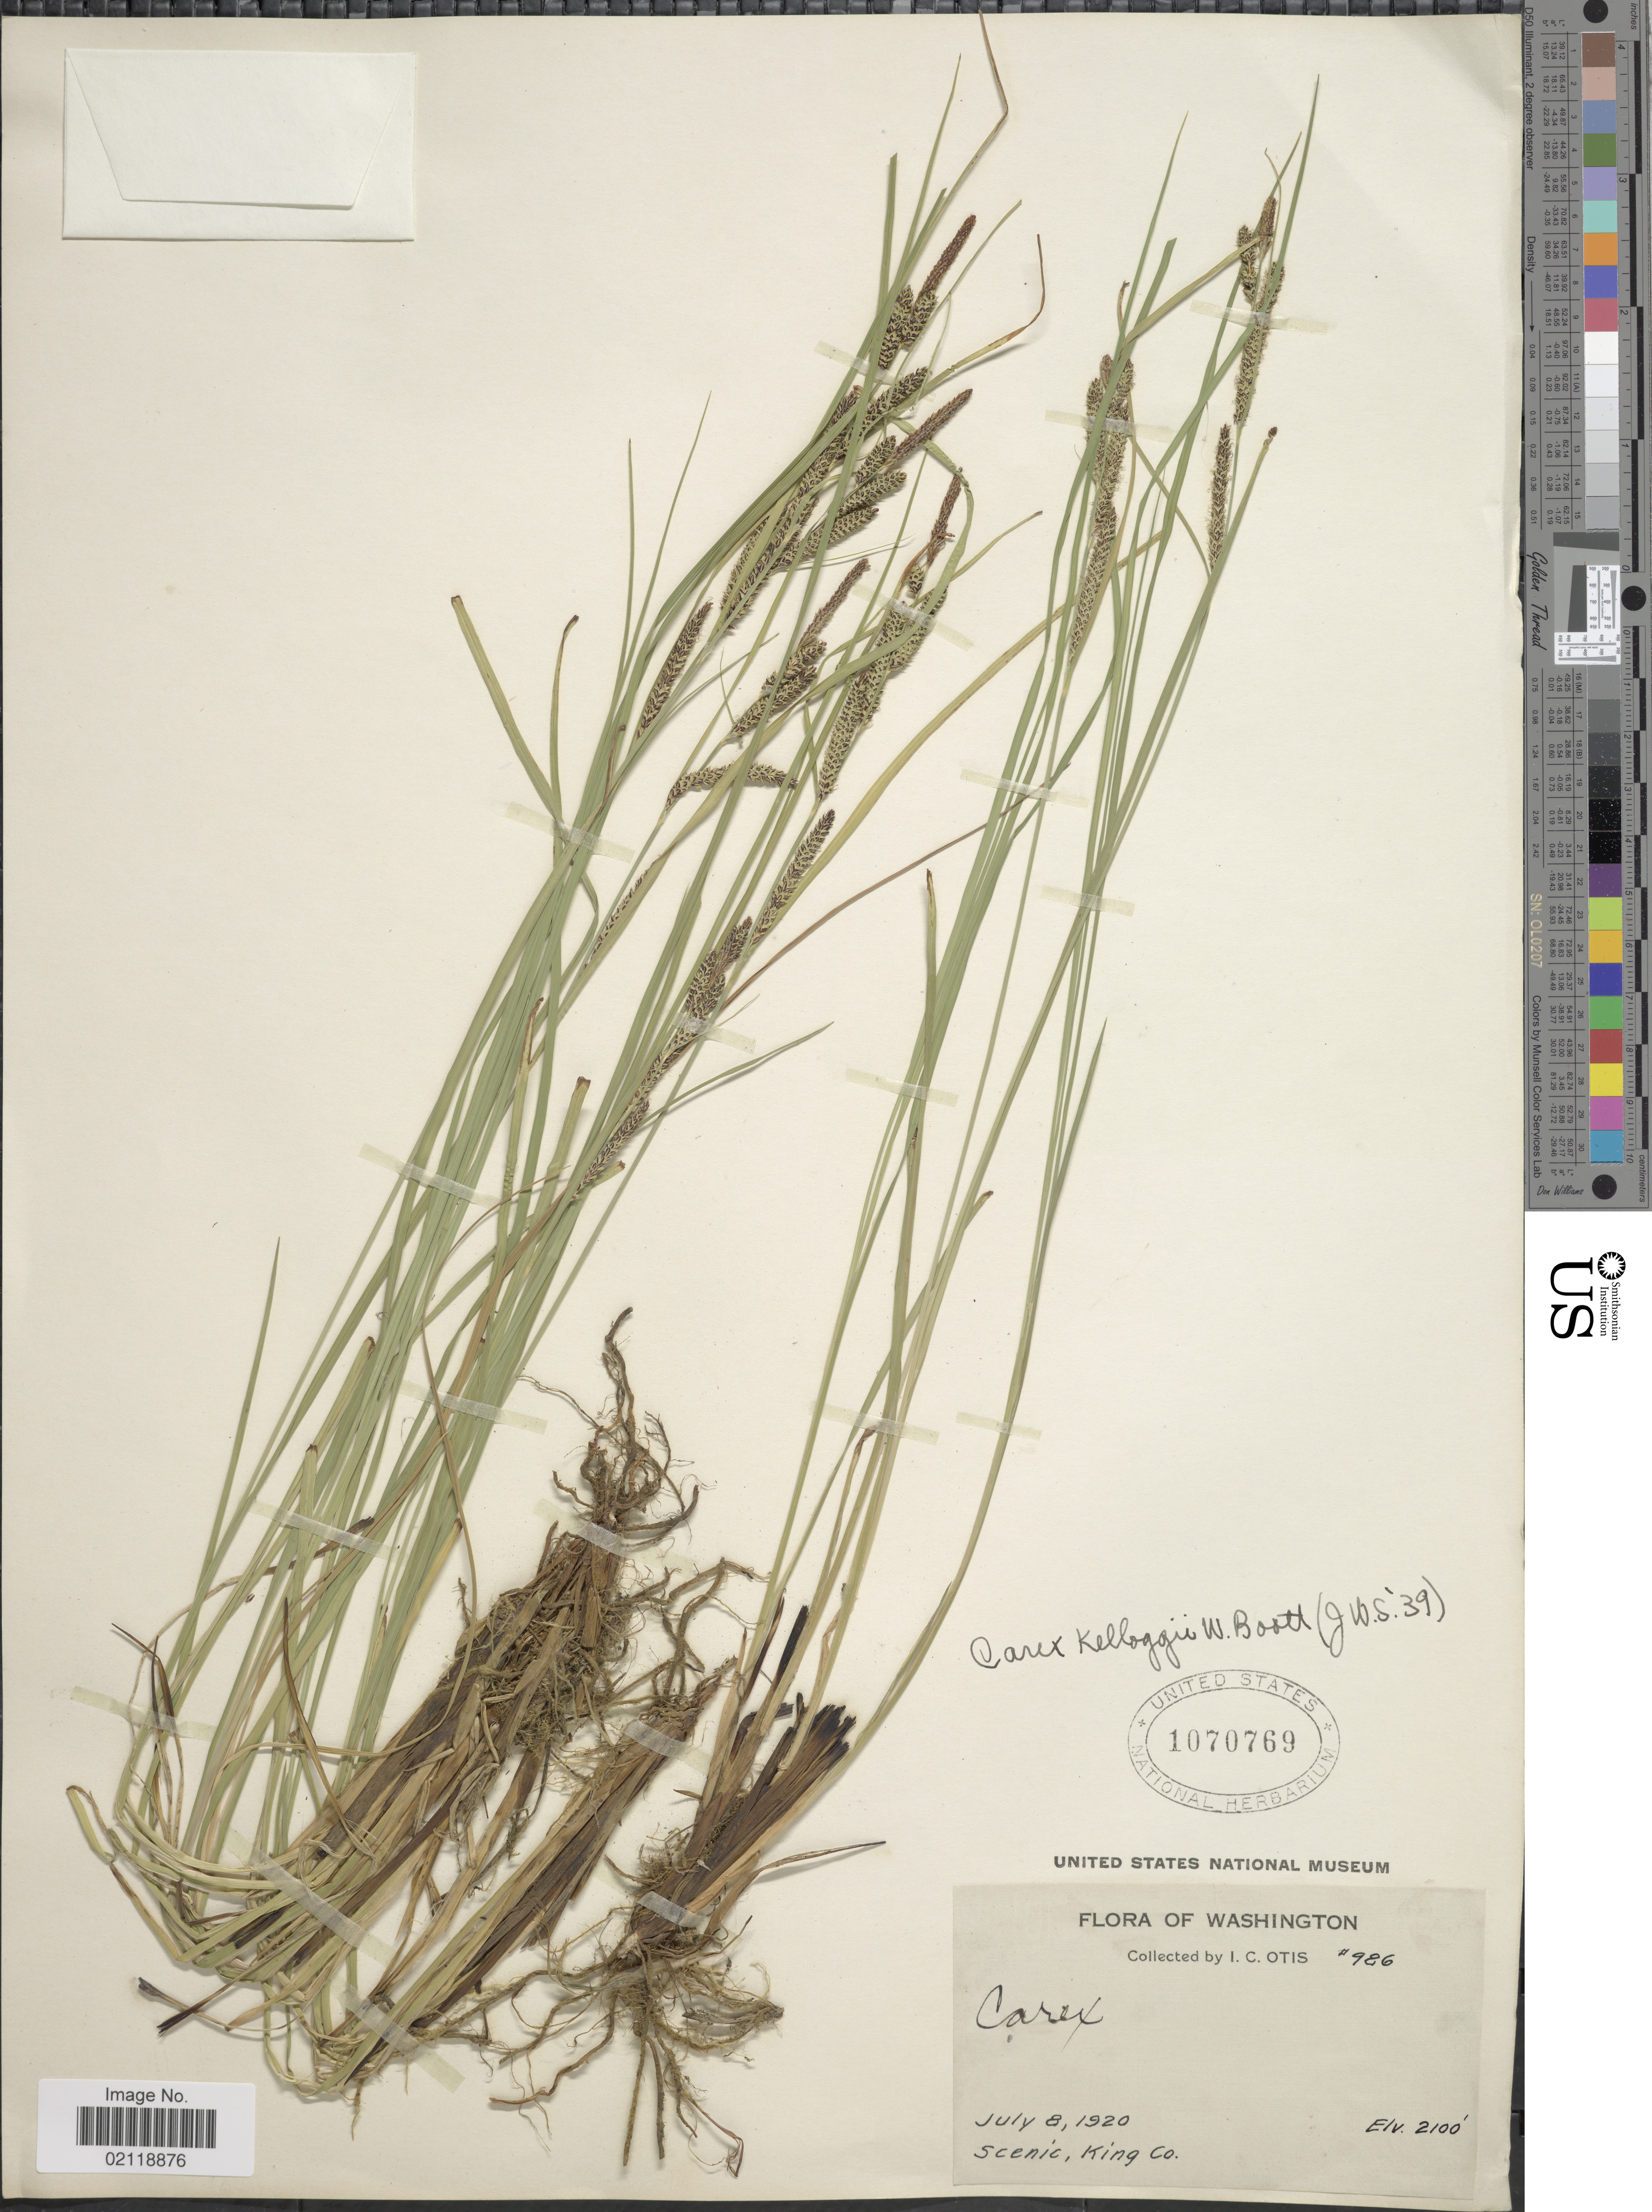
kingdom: Plantae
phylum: Tracheophyta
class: Liliopsida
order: Poales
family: Cyperaceae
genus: Carex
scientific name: Carex kelloggii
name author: W. Boott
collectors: I. C. Otis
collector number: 986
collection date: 1920-07-08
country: United States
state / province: Washington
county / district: King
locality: Scenic, King Co.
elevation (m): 640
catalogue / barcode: US 1070769